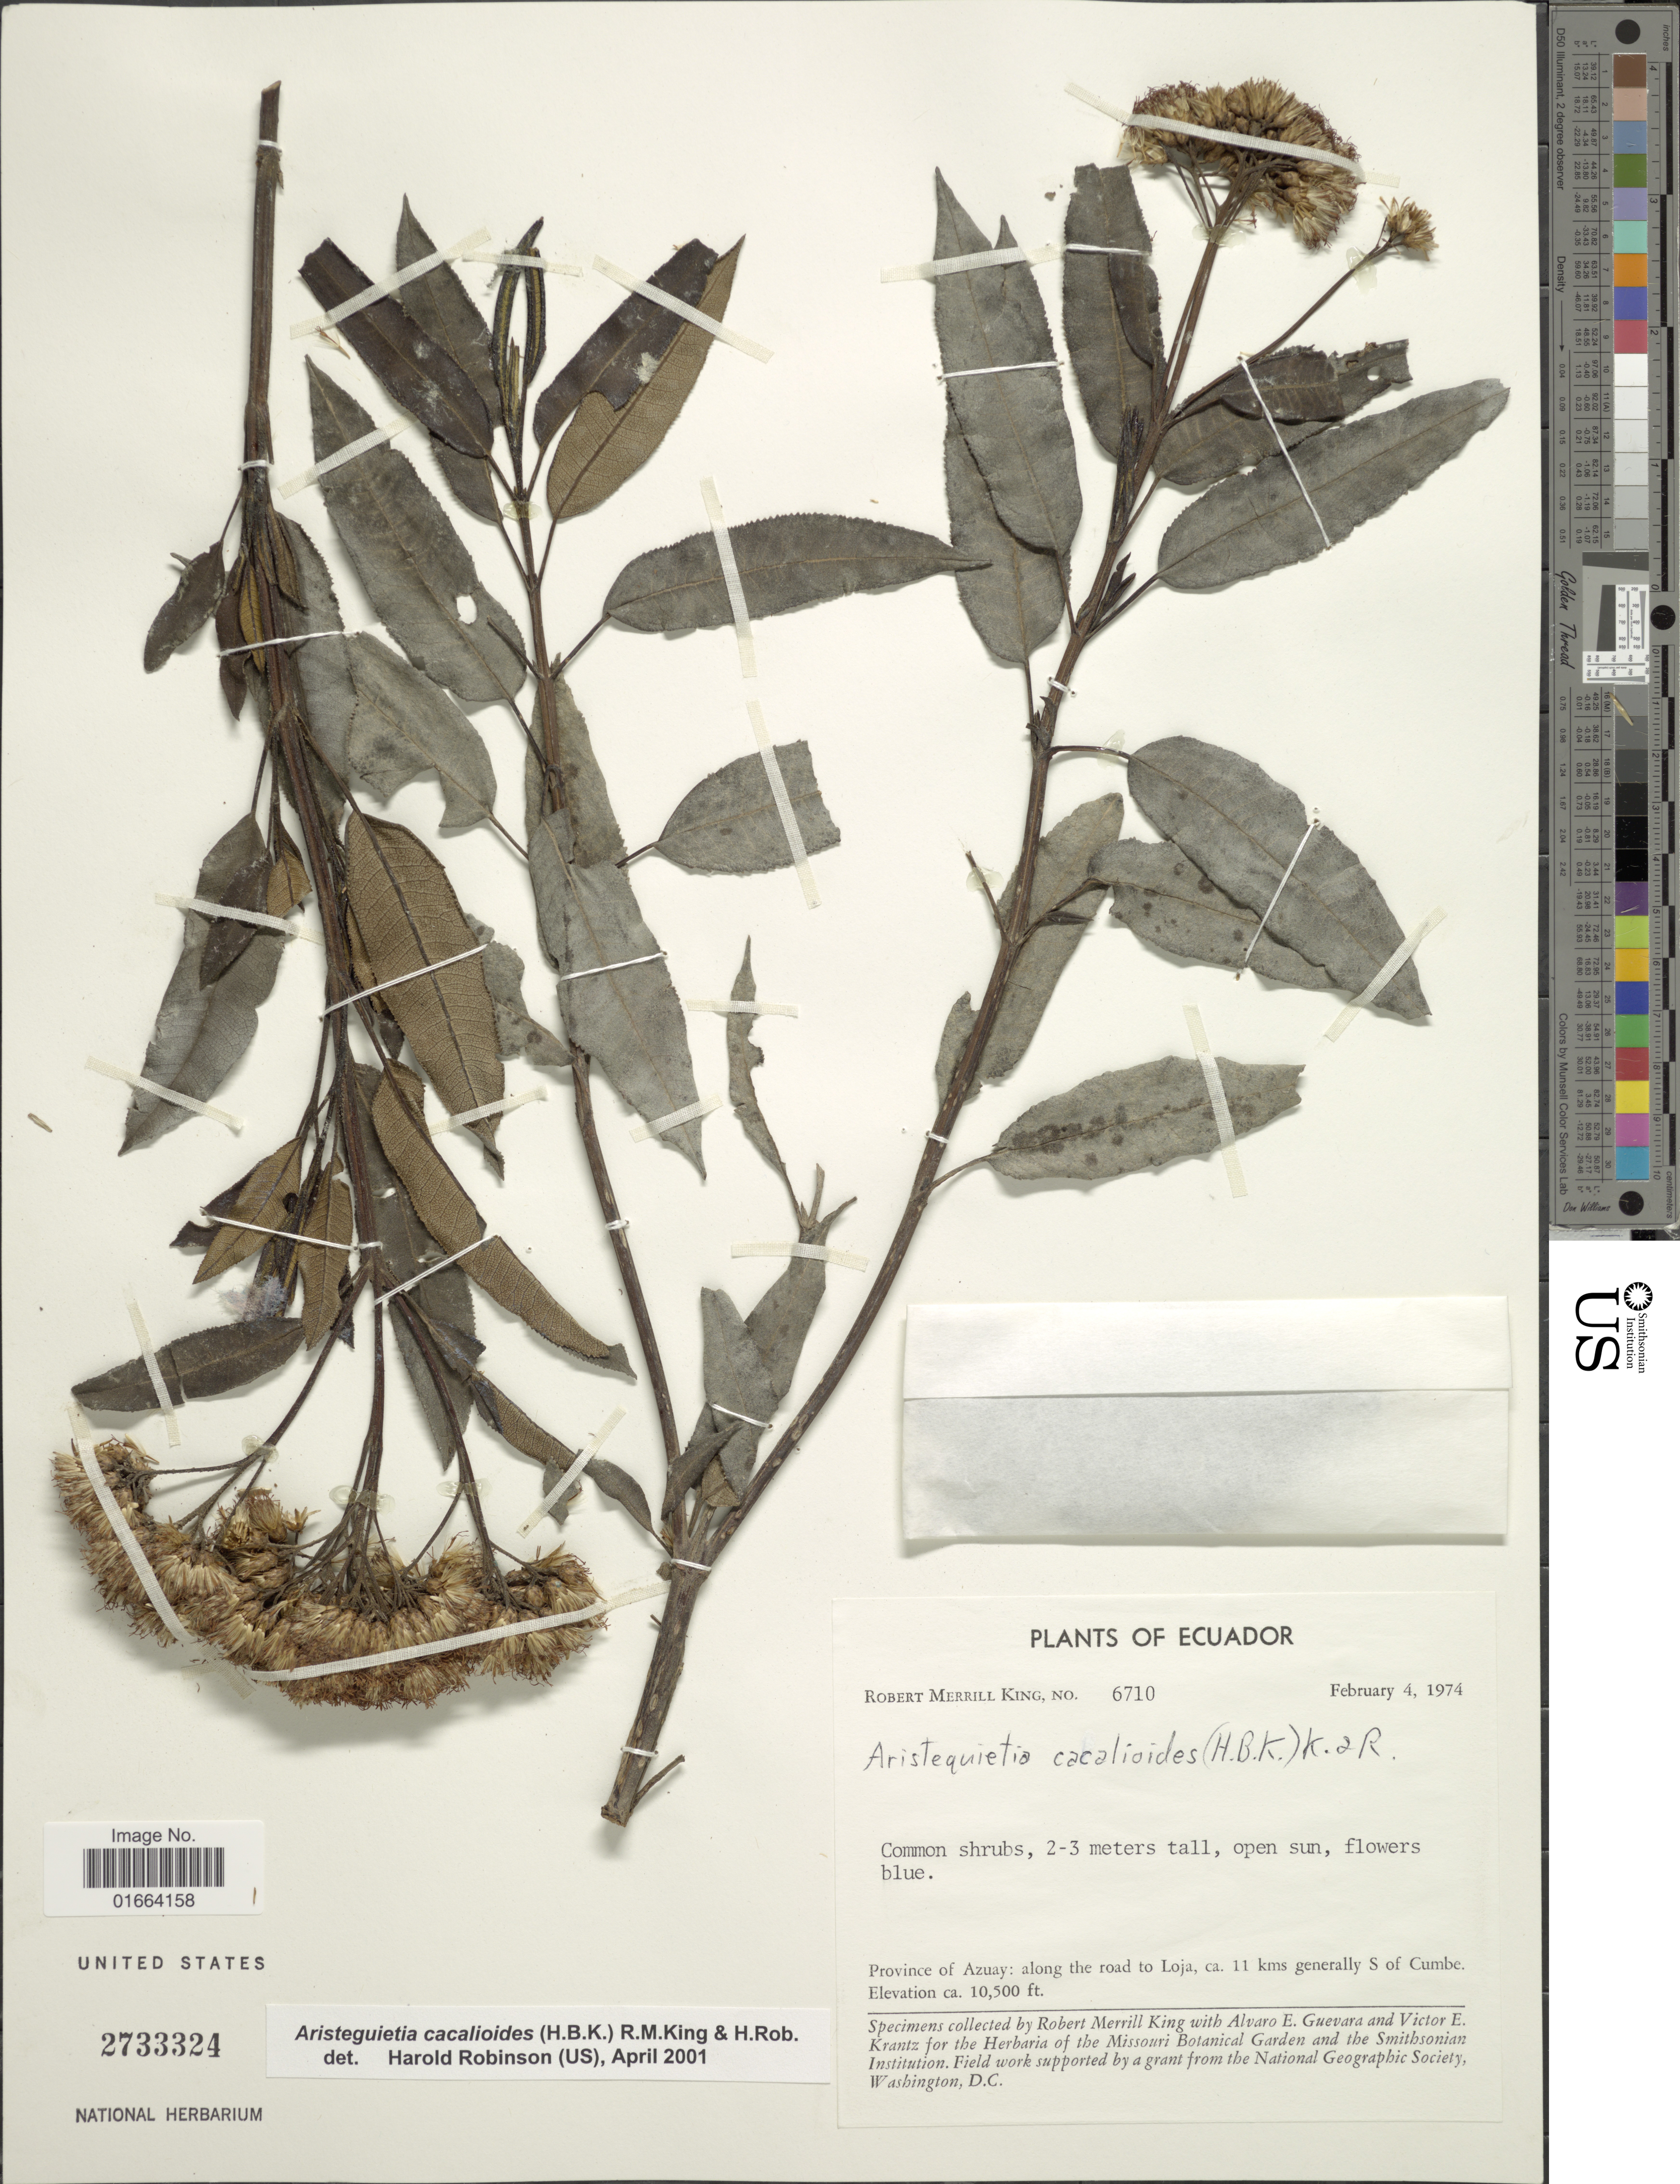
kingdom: Plantae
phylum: Tracheophyta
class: Magnoliopsida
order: Asterales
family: Asteraceae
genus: Aristeguietia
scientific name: Aristeguietia cacalioides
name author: (Kunth) R.M. King & H. Rob.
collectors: R. M. King, A. E. Guevara & V. Krantz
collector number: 6710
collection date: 1974-02-04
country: Ecuador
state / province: Azuay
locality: Along the road to Loja, ca. 11 kms generally S of Cumbe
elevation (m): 3200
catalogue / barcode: US 2733324